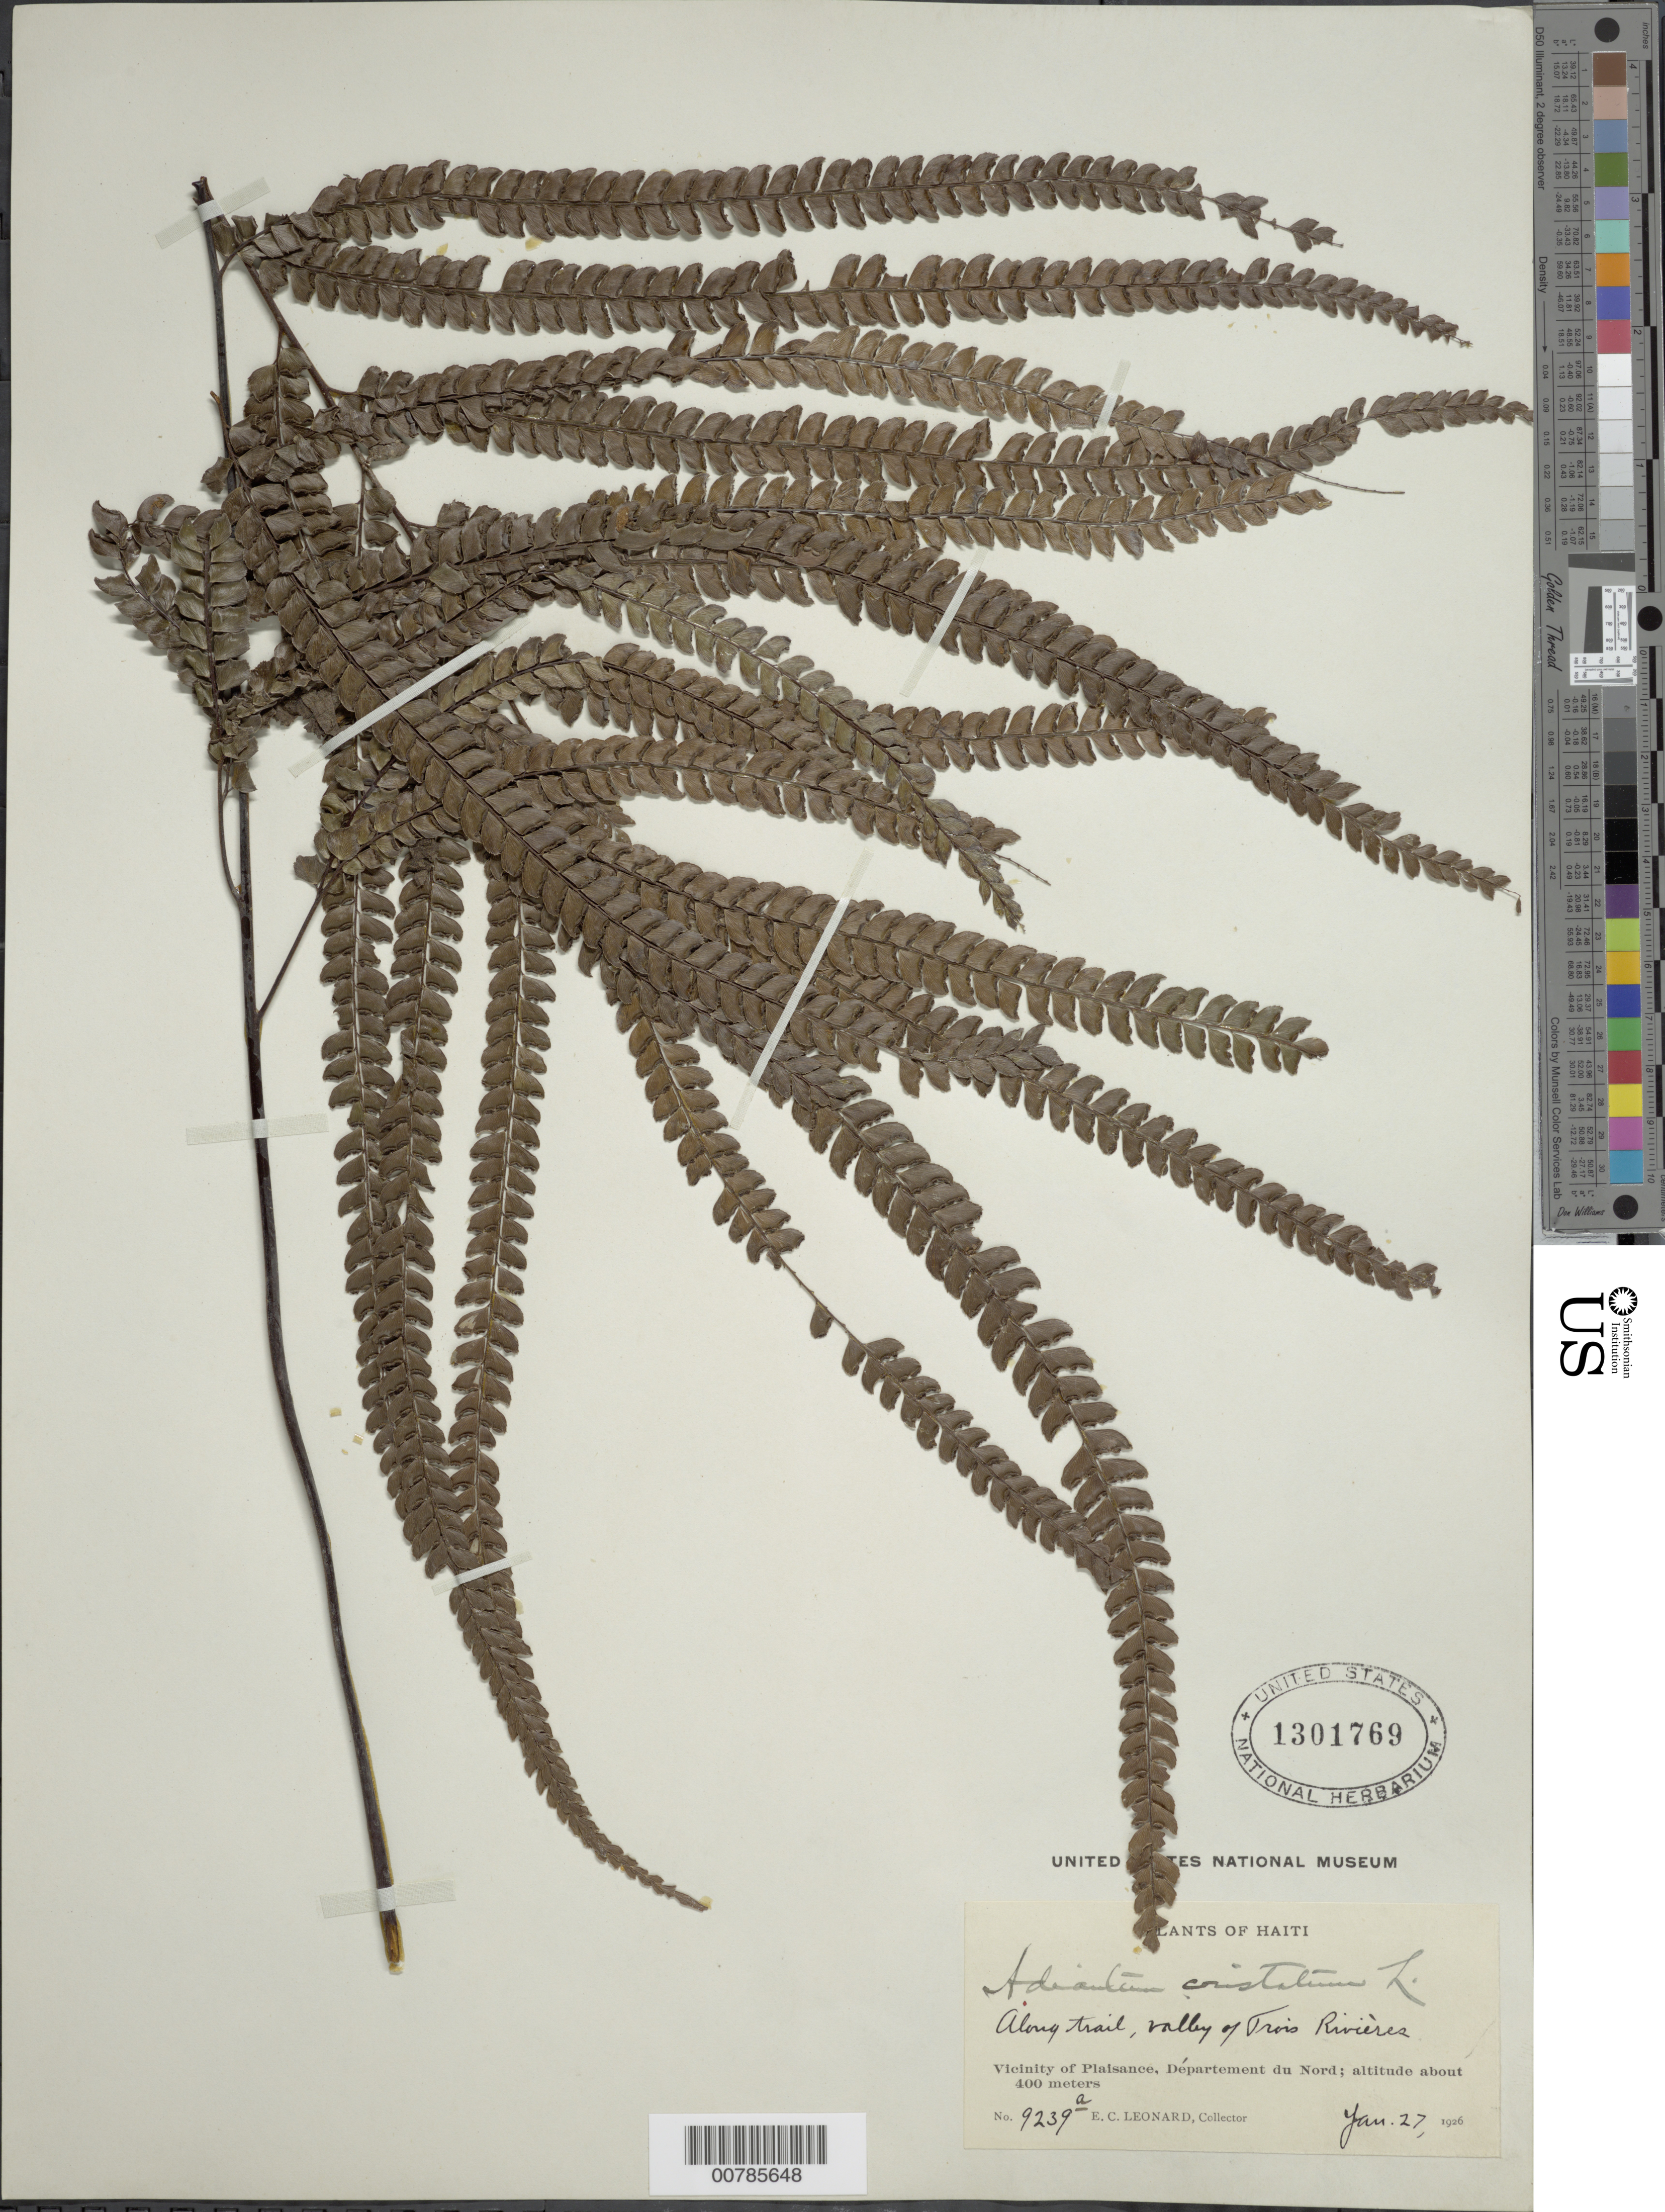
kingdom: Plantae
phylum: Tracheophyta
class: Polypodiopsida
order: Polypodiales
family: Pteridaceae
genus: Adiantum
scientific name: Adiantum pyramidale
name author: (L.) Willd.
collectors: E. C. Leonard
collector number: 9239a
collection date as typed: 27 Jan 1926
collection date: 1926-01-27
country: Haiti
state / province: Nord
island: Hispaniola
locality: Plaisance, valley of Trois Rivière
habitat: Along trail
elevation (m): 400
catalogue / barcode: US 1301769